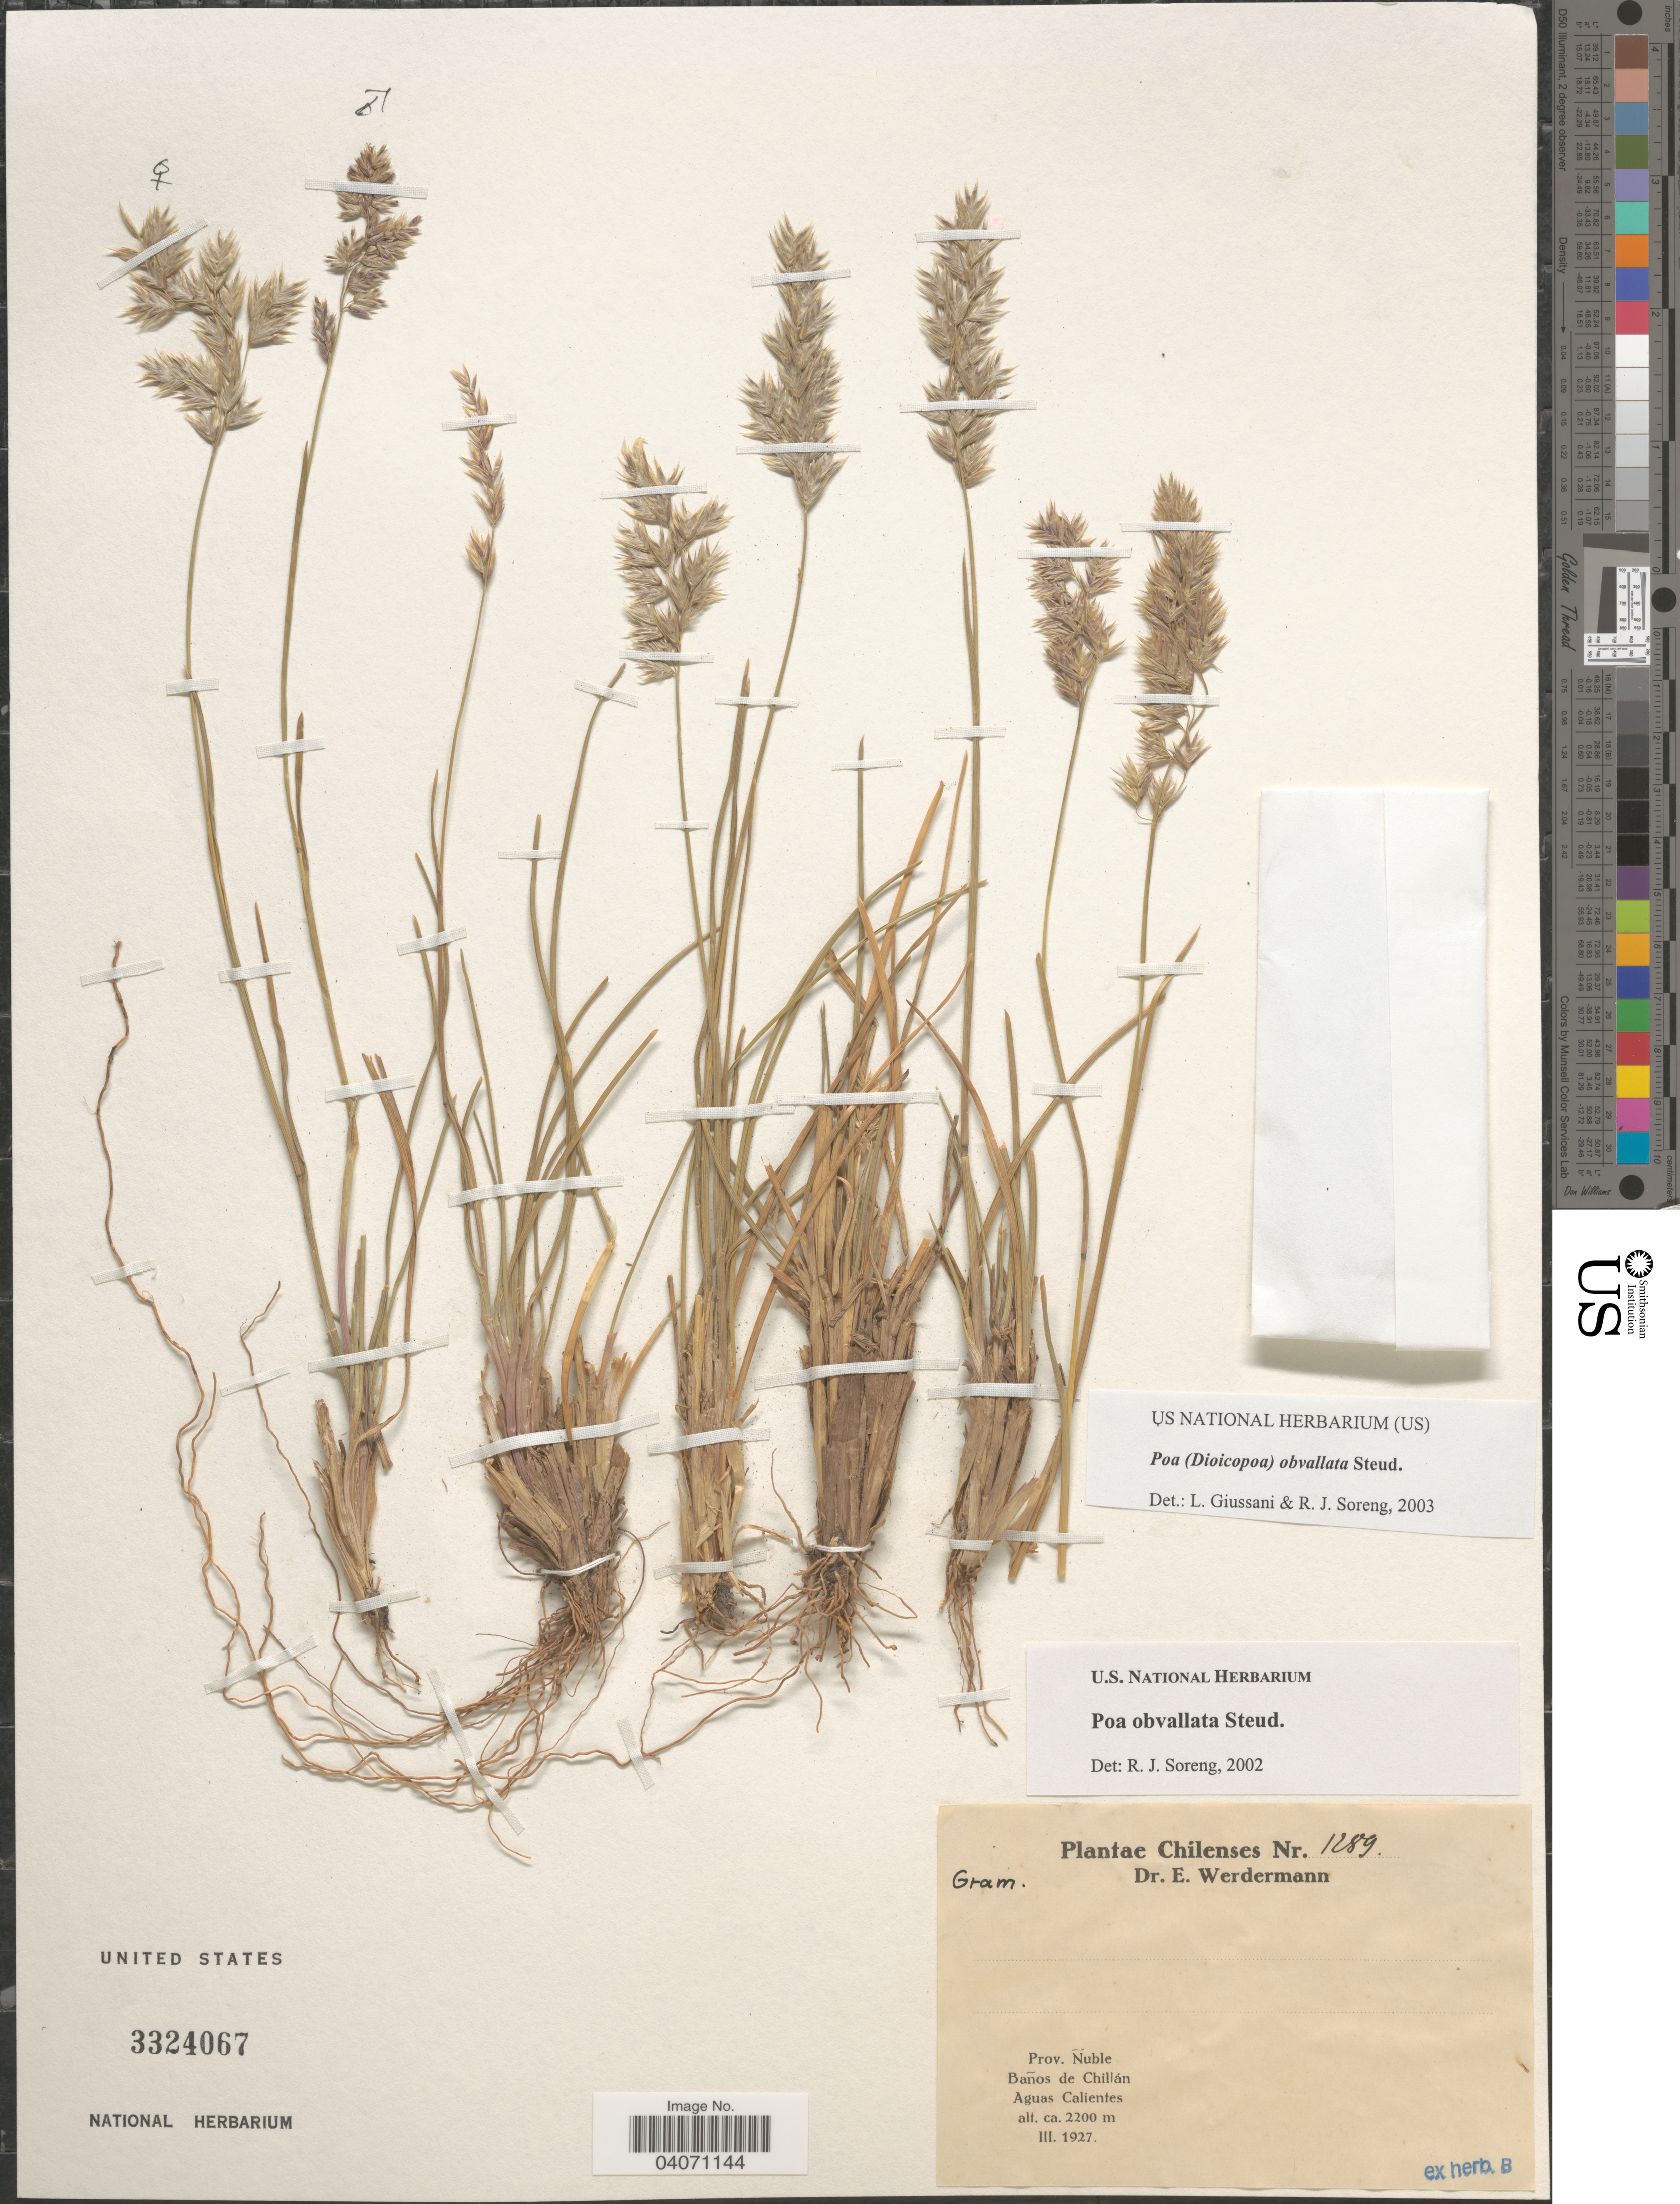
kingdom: Plantae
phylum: Tracheophyta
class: Liliopsida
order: Poales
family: Poaceae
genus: Poa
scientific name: Poa obvallata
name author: Steud.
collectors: E. Werdermann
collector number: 1289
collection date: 1927-03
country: Chile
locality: Prov. Ñuble. Baños de Chillán. Aguas Calientes.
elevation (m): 2200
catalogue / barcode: US 3324067